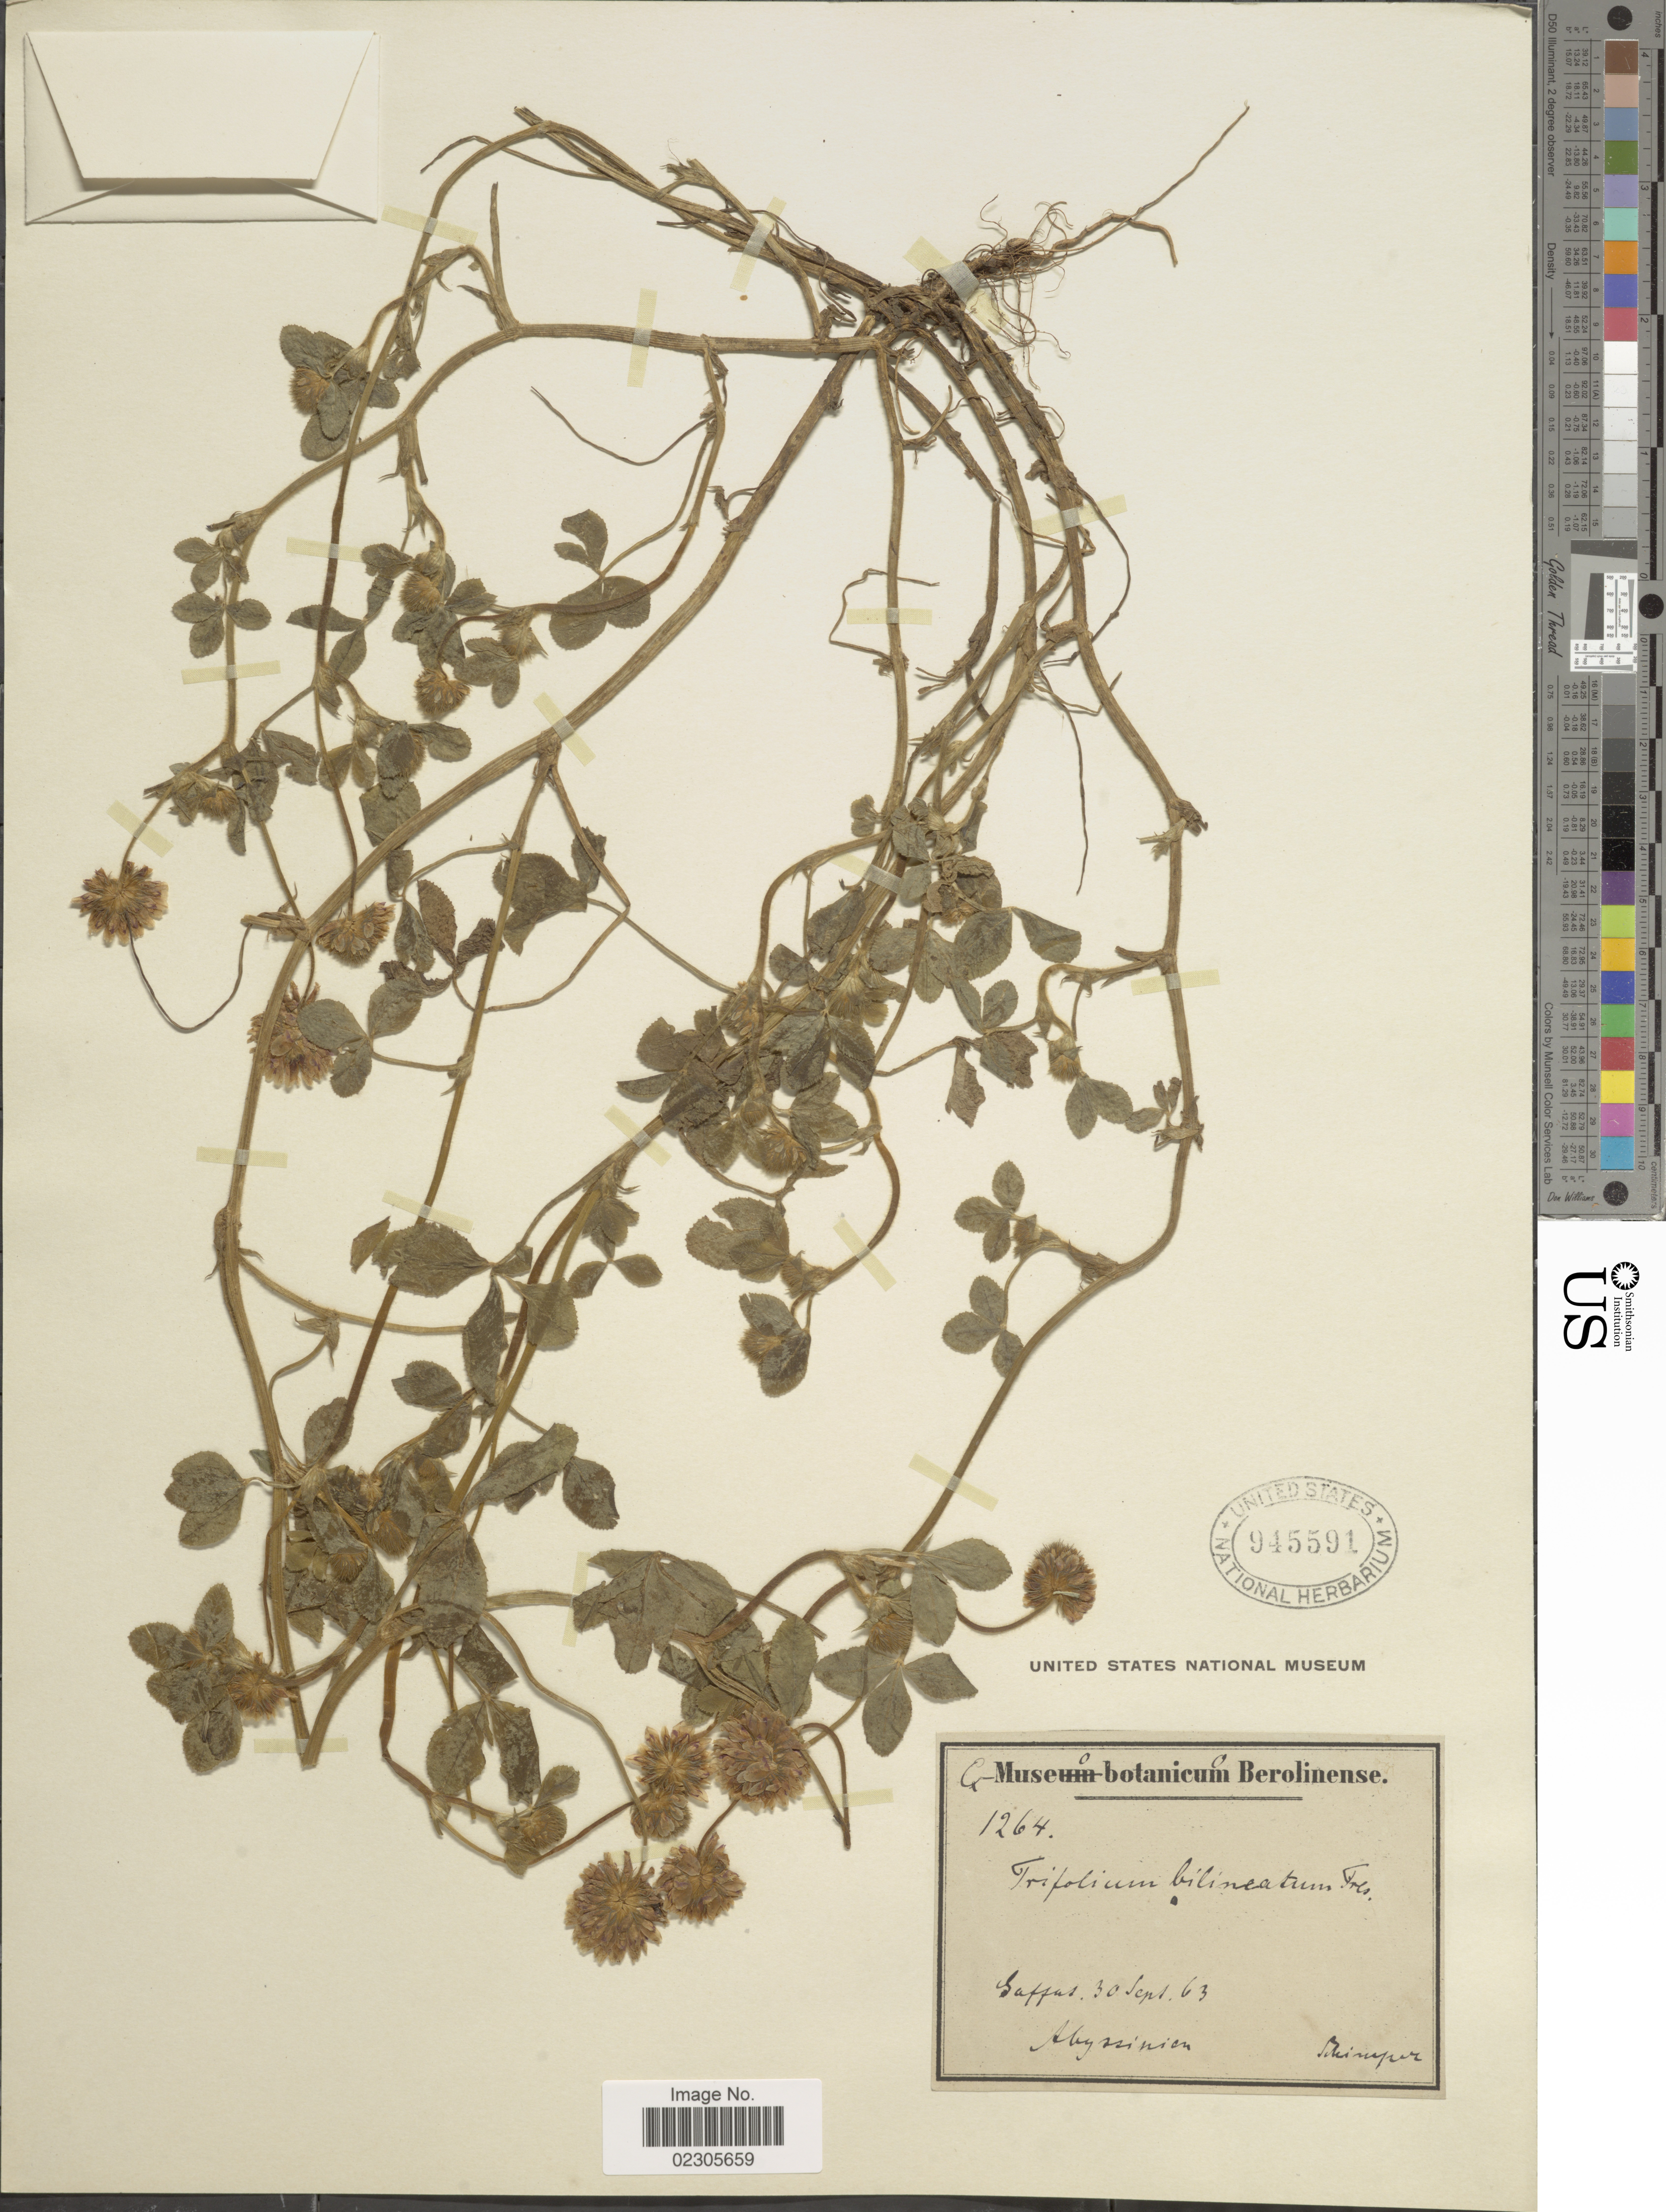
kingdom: Plantae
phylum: Tracheophyta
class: Magnoliopsida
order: Fabales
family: Fabaceae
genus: Trifolium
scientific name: Trifolium bilineatum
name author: Fresen.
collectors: -. Schimper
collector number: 1264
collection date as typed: Transcribed d/m/y: 30/9/63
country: Eritrea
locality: Gaffas, Abyssinien [interpreted]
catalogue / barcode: US 945591